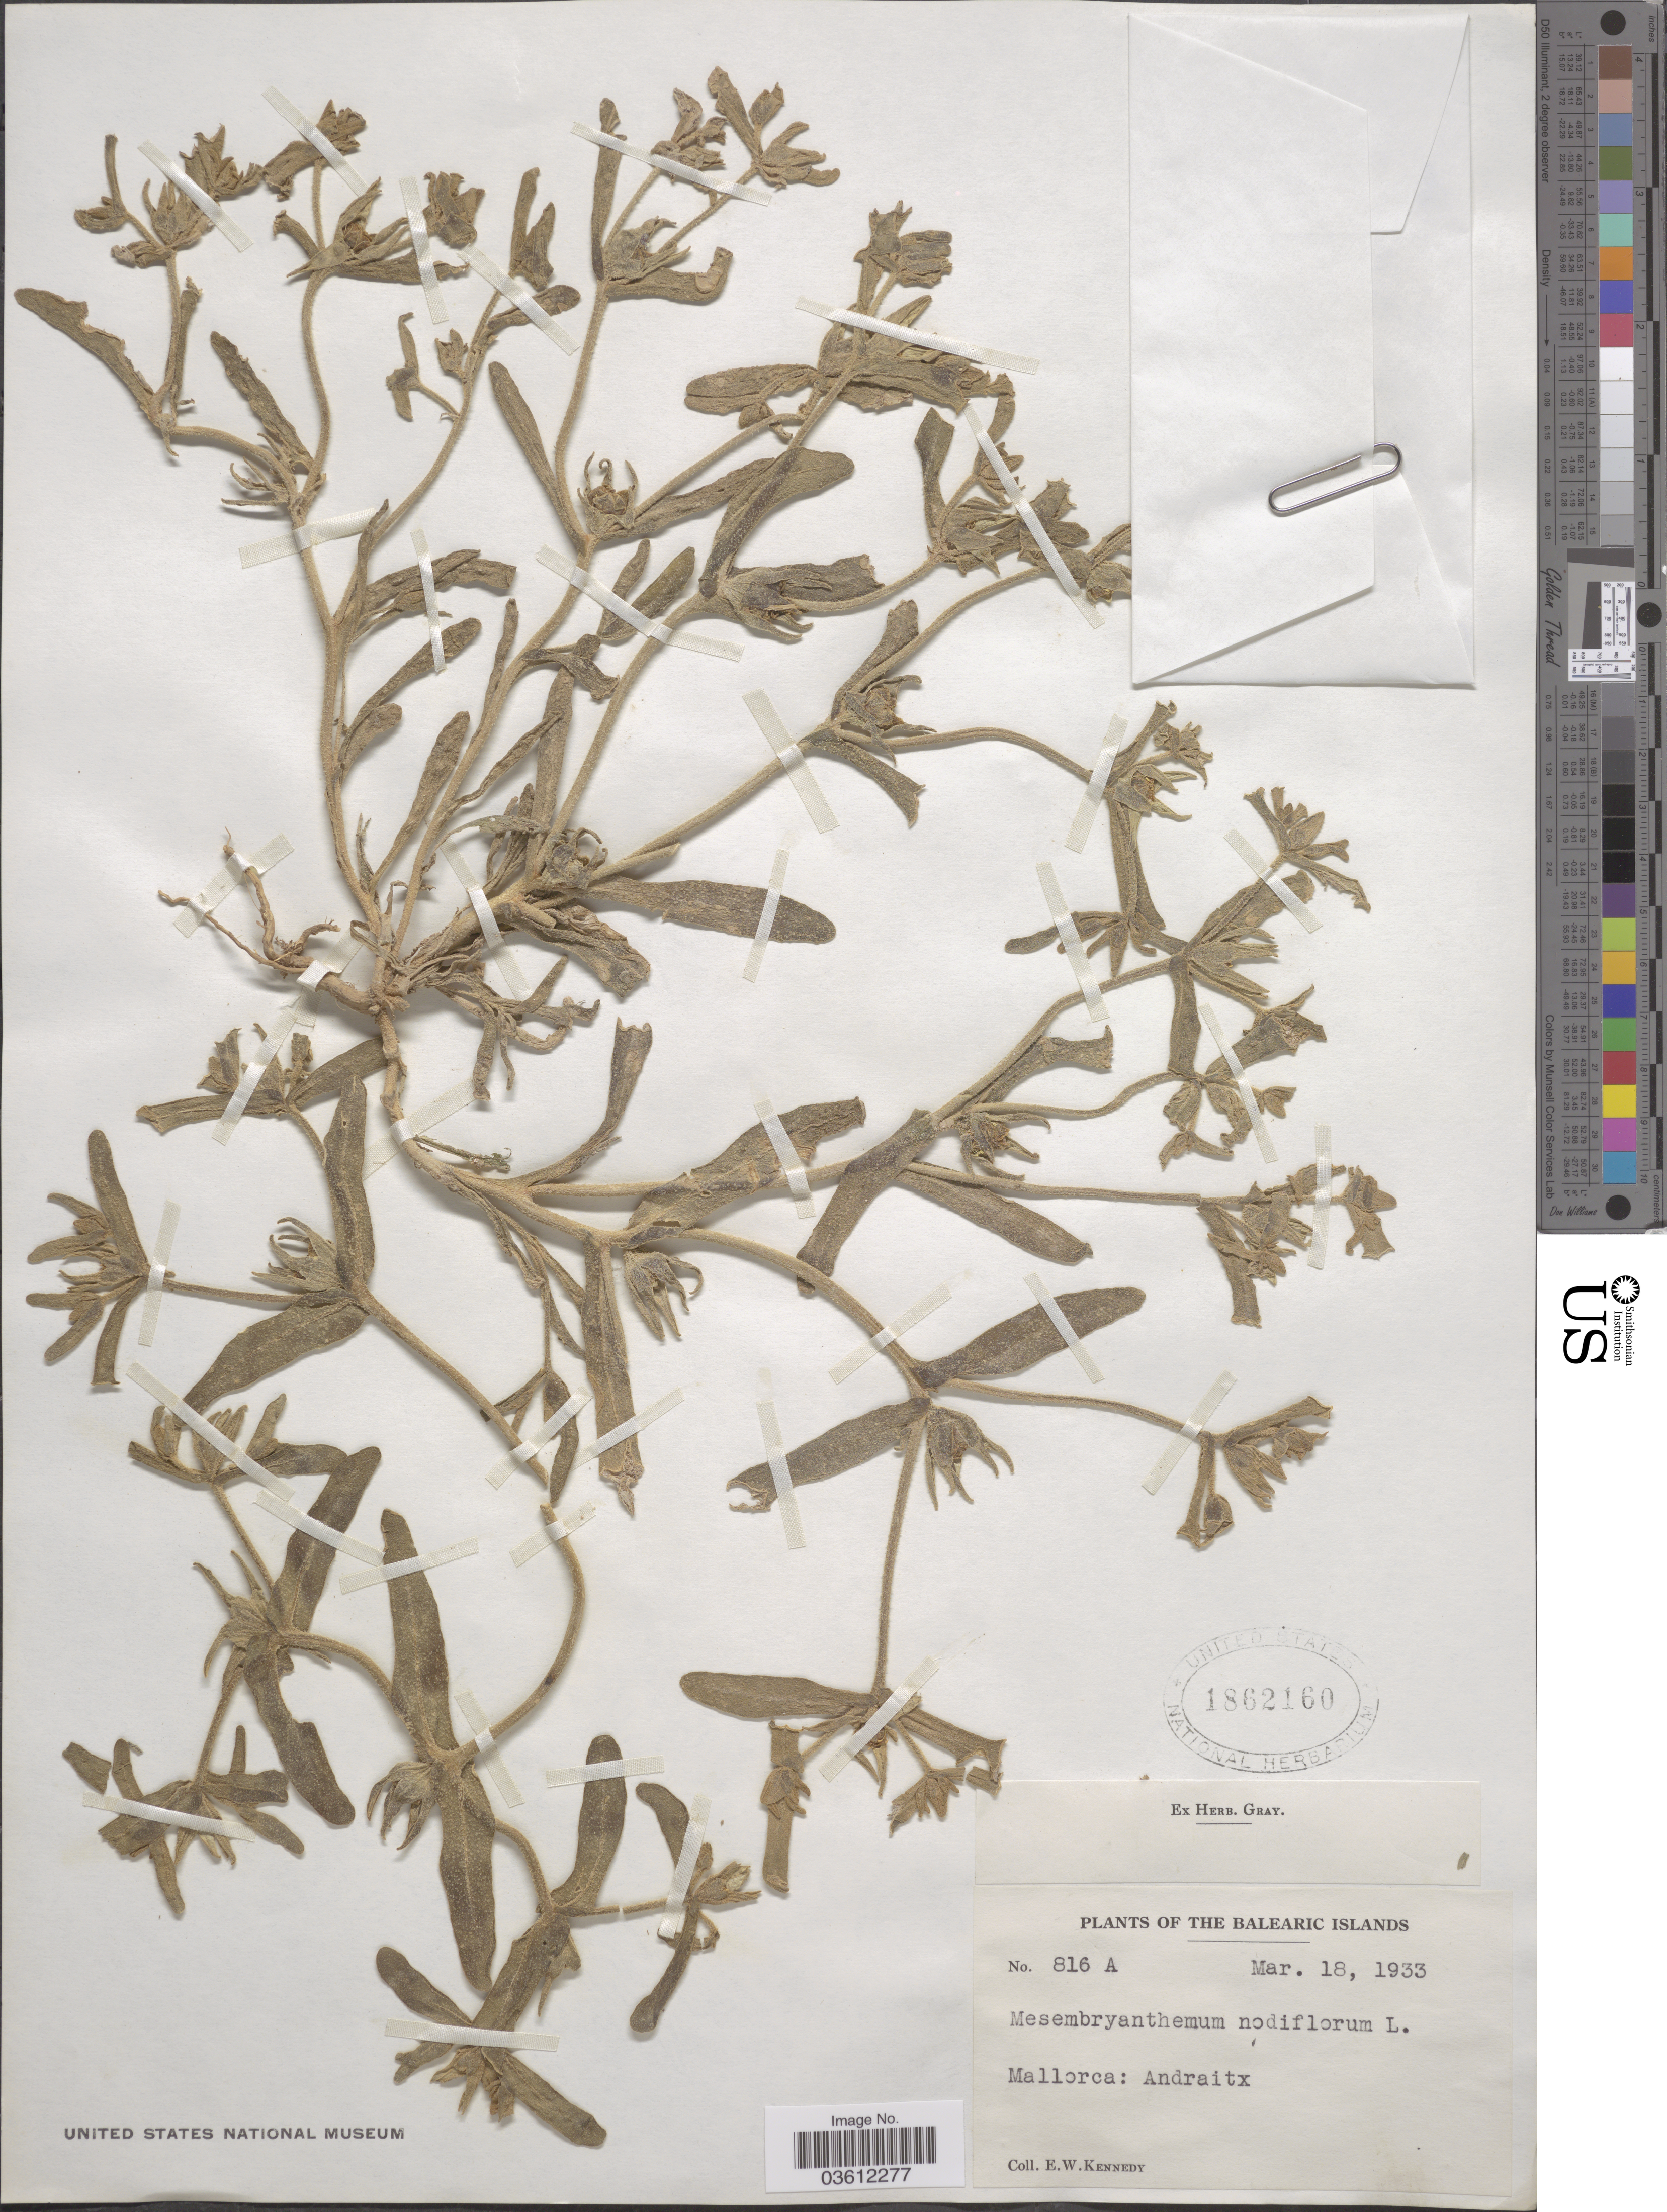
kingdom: Plantae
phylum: Tracheophyta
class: Magnoliopsida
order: Caryophyllales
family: Aizoaceae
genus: Mesembryanthemum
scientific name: Mesembryanthemum nodiflorum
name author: L.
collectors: E. W. Kennedy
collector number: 816A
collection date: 1933-03-18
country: Spain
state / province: Islas Baleares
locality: The Balearic Islands. Mallorca: Andraitx.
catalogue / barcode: US 1862160